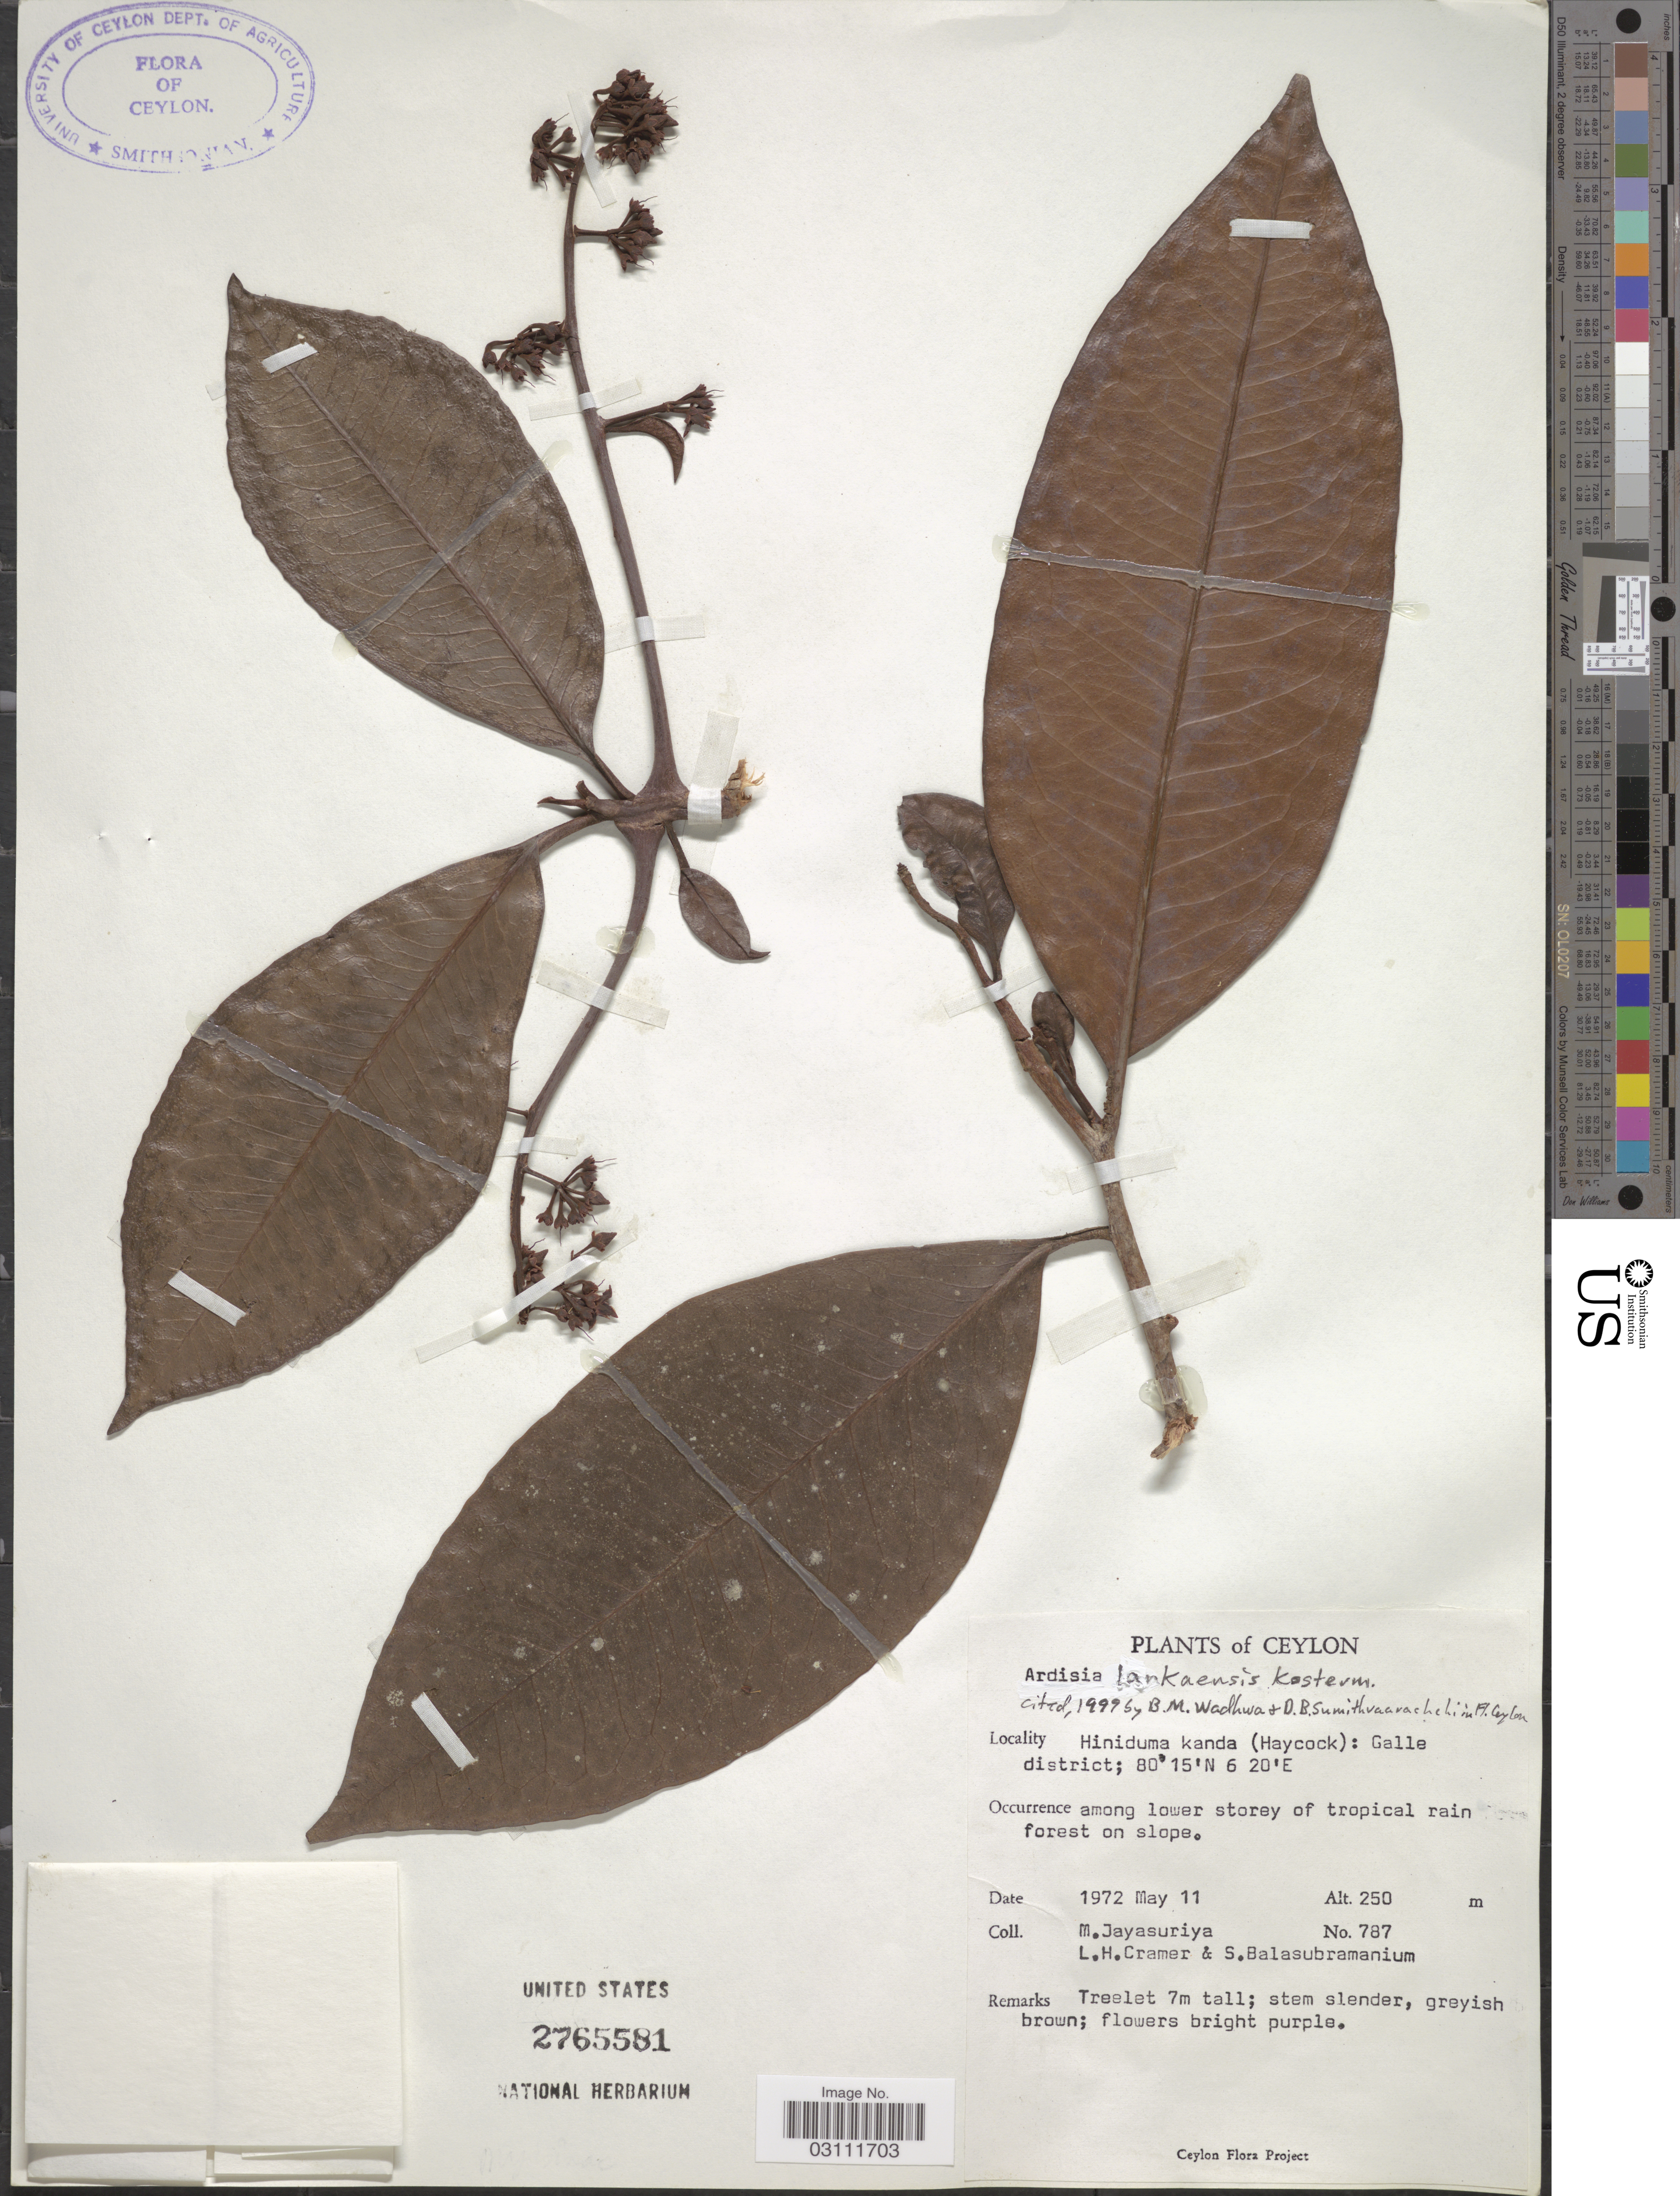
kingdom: Plantae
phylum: Tracheophyta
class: Magnoliopsida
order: Ericales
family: Primulaceae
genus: Ardisia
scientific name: Ardisia lankaensis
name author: Kosterm.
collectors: M. Jayasuriya, L. H. Cramer & S. Balasubramanium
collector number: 787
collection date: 1972-05-11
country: Sri Lanka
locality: Ceylon, Hiniduma kanda (Haycock): Galle district.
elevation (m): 250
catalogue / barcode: US 2765581